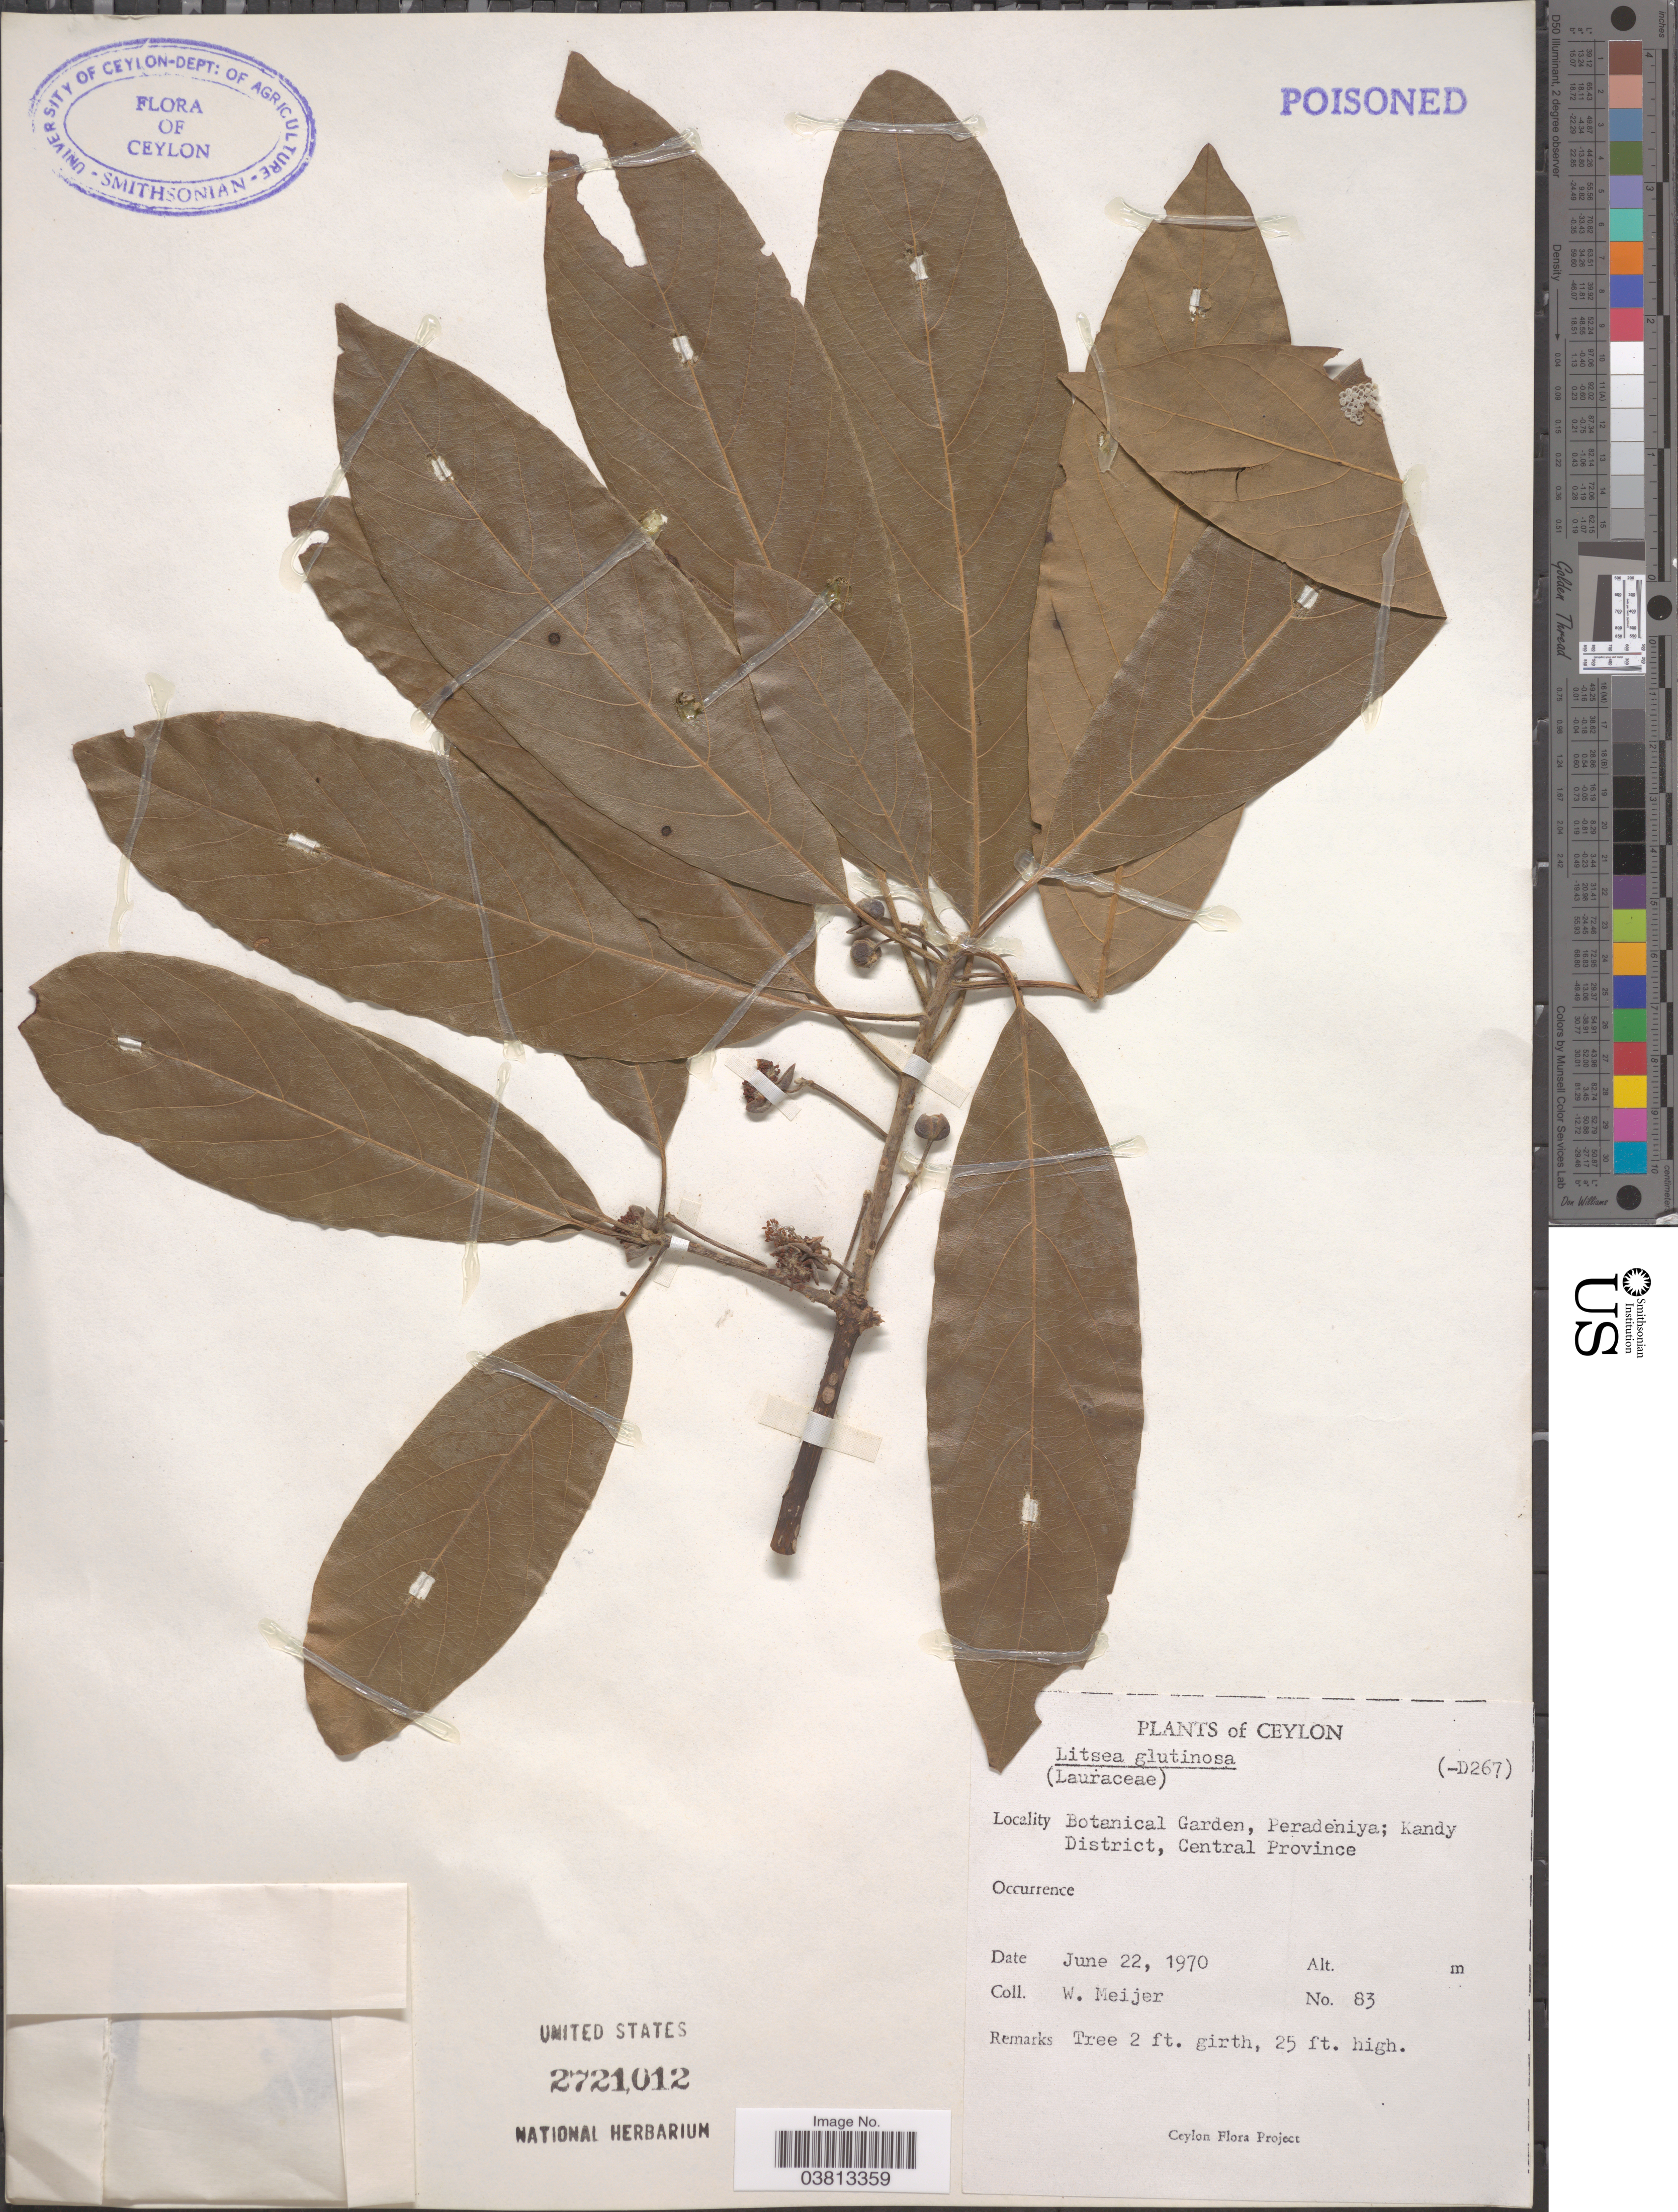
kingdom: Plantae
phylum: Tracheophyta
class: Magnoliopsida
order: Laurales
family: Lauraceae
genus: Litsea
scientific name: Litsea glutinosa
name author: (Lour.) C.B. Rob.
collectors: W. Meijer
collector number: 83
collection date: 1970-06-22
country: Sri Lanka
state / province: Central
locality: Ceylon. Botanical Garden, Peradeniya; Kandy District.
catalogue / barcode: US 2721012